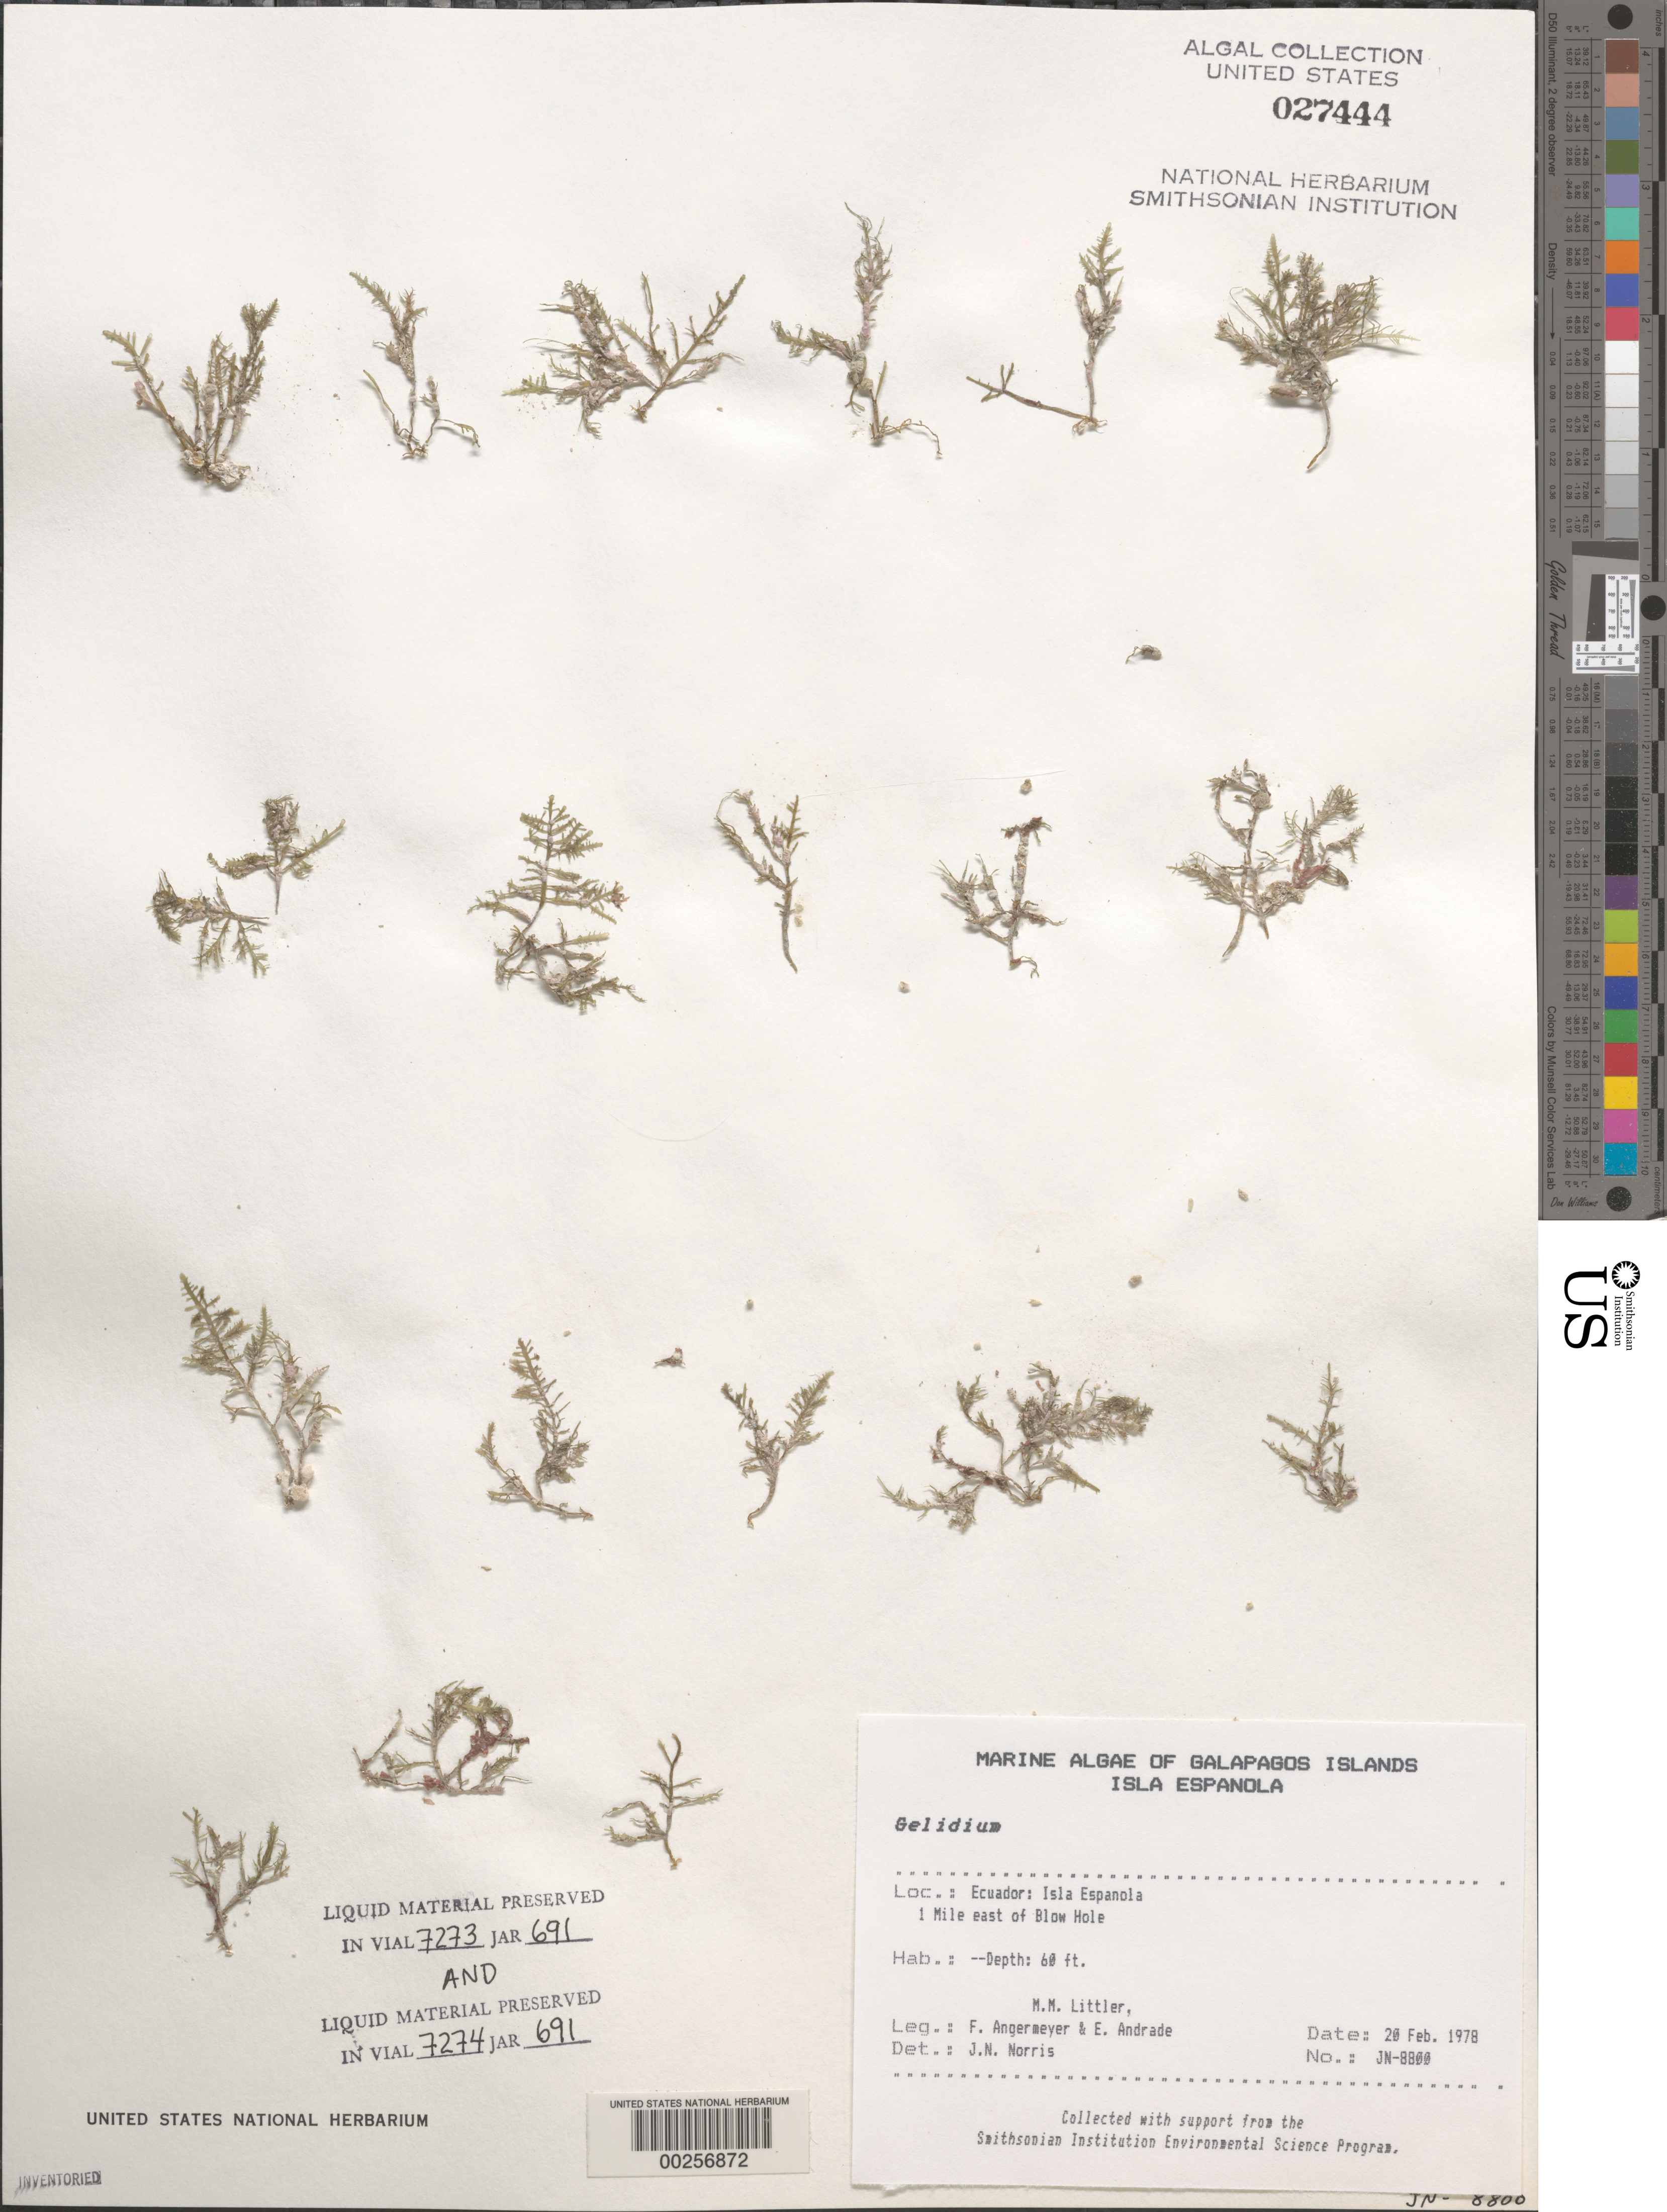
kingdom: Plantae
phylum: Rhodophyta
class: Florideophyceae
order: Gelidiales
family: Gelidiaceae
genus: Gelidium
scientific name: Gelidium sp.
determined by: Norris, James N.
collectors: M. M. Littler, F. Angermeyer & E. Andrade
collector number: Jn-8800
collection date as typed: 20 Feb 1978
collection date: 1978-02-20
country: Ecuador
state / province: Colón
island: Española [Hood]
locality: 1 mile E of Blow Hole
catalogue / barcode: US 27444